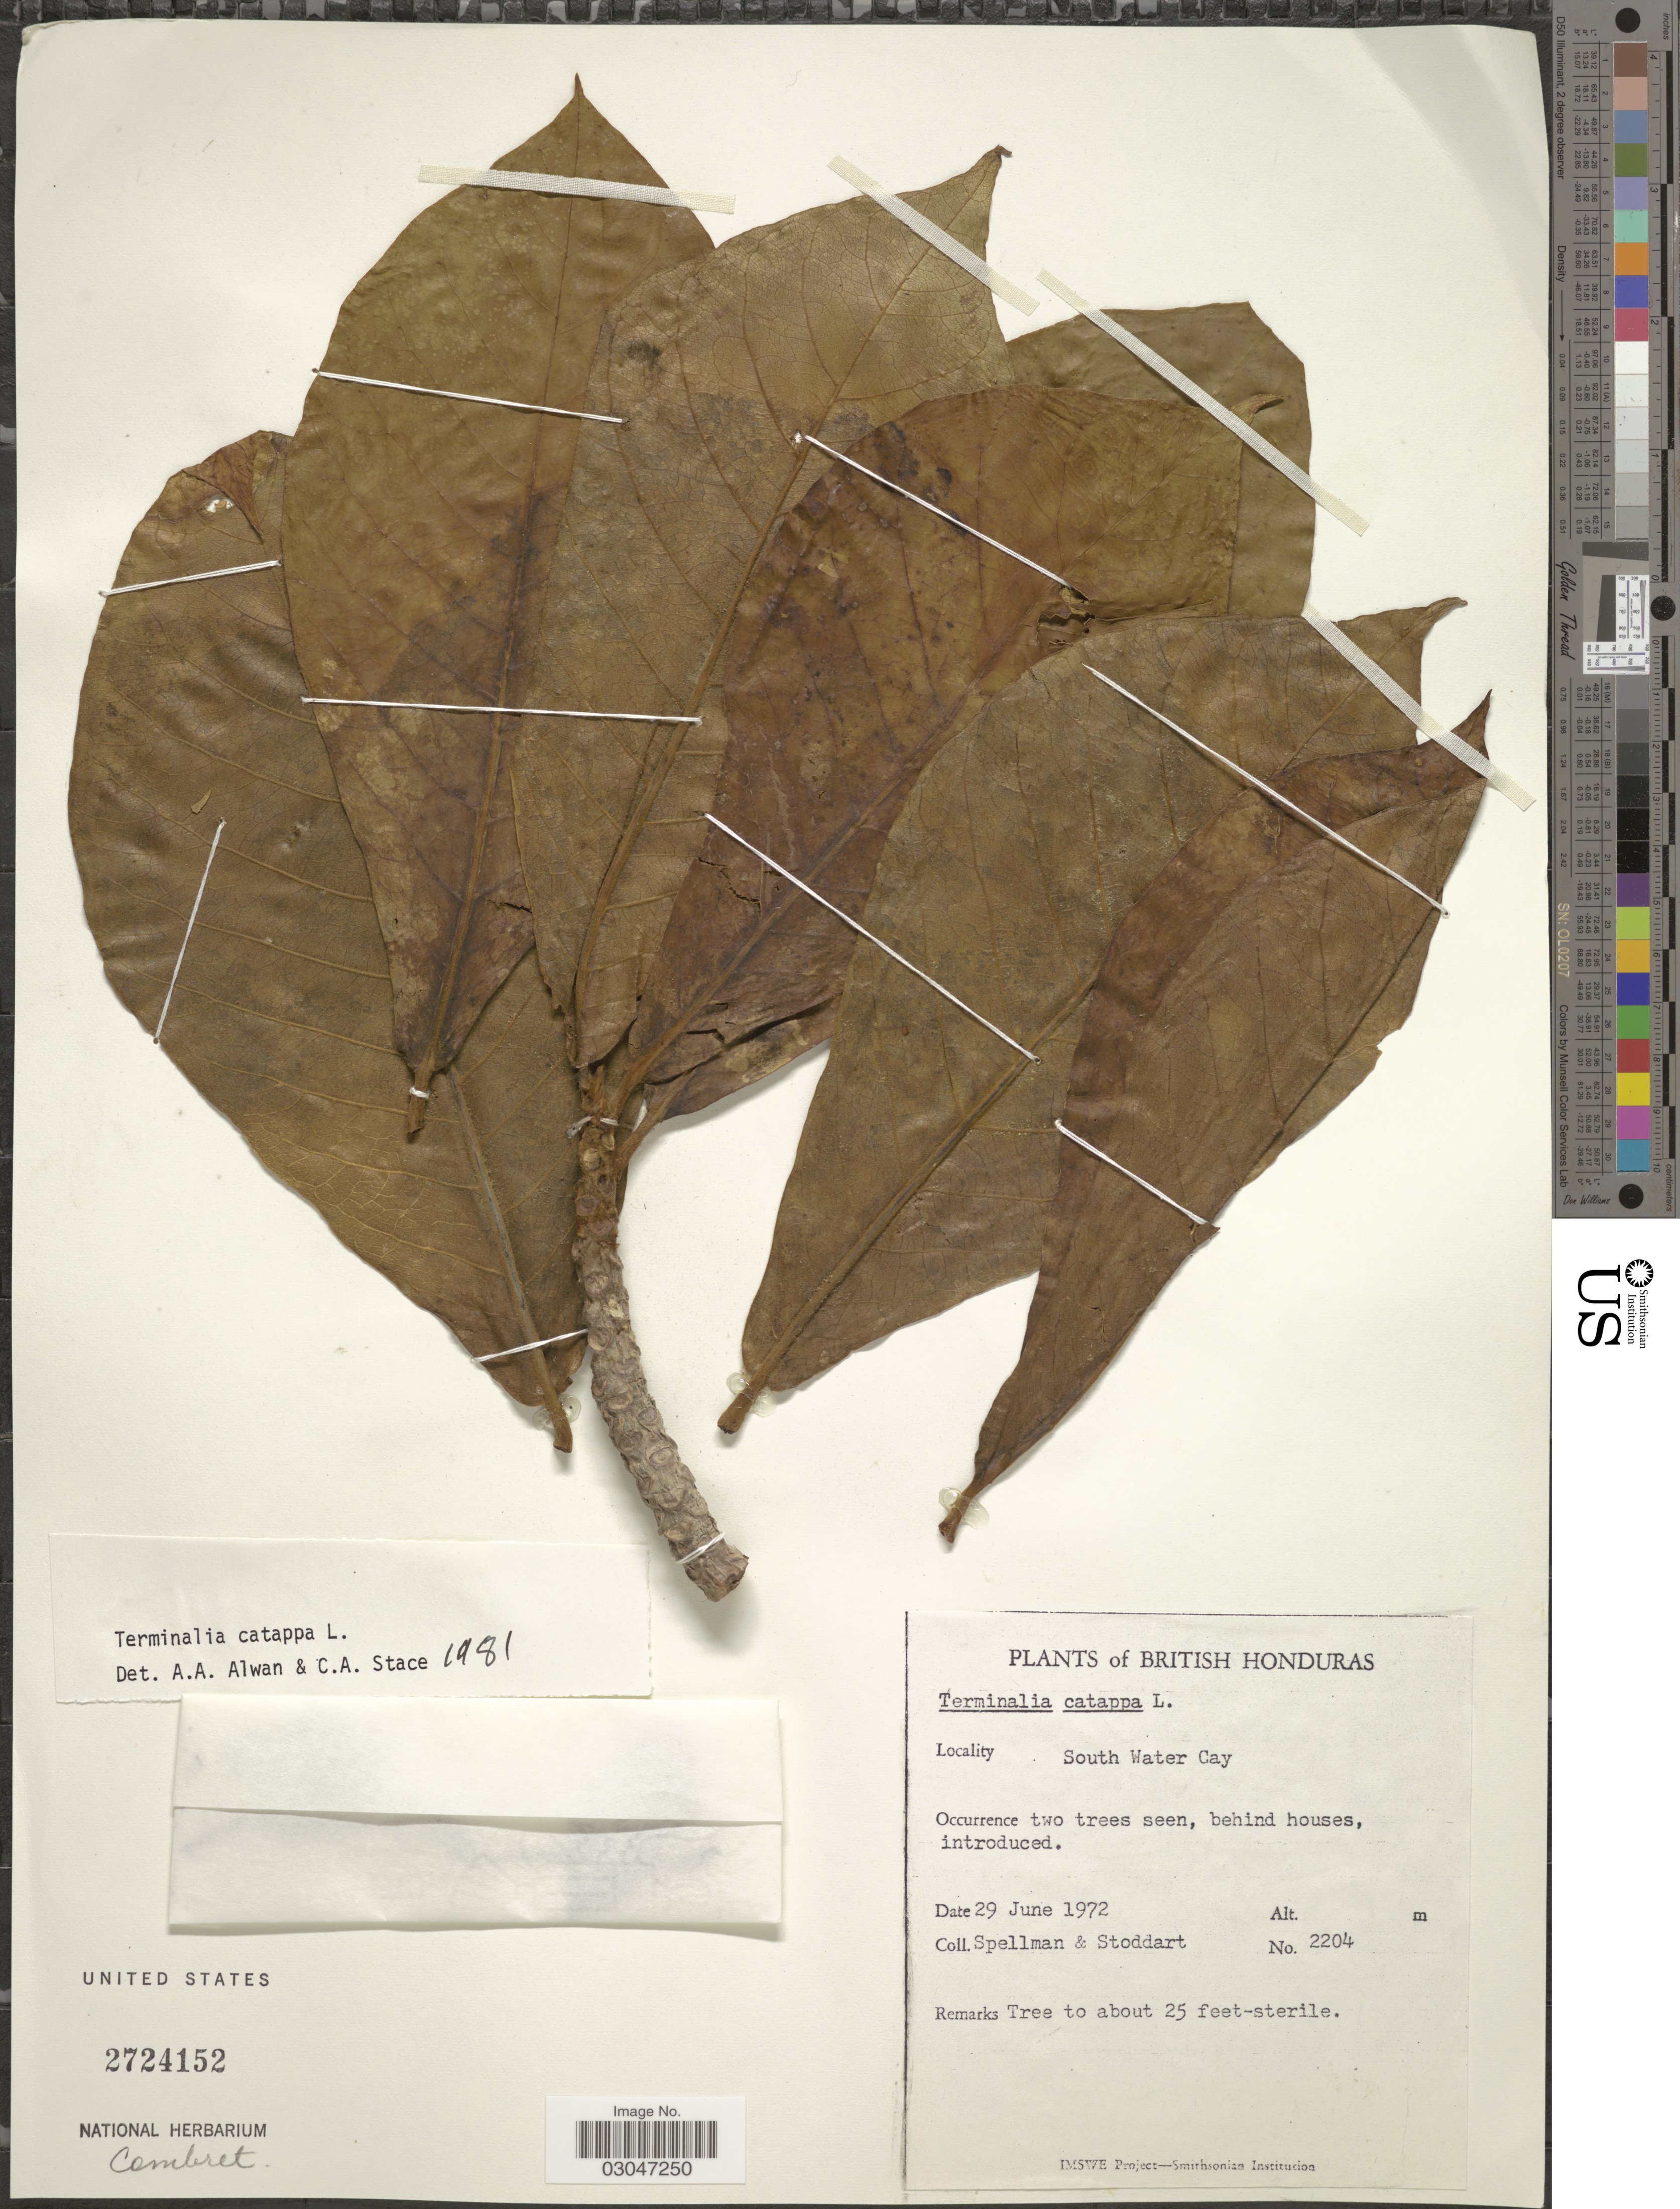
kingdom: Plantae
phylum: Tracheophyta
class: Magnoliopsida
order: Myrtales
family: Combretaceae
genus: Terminalia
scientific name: Terminalia catappa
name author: L.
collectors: Spellman, -- & -. Stoddart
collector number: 2204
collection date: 1972-06-29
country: Belize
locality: British Honduras. South Water Cay.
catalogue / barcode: US 2724152